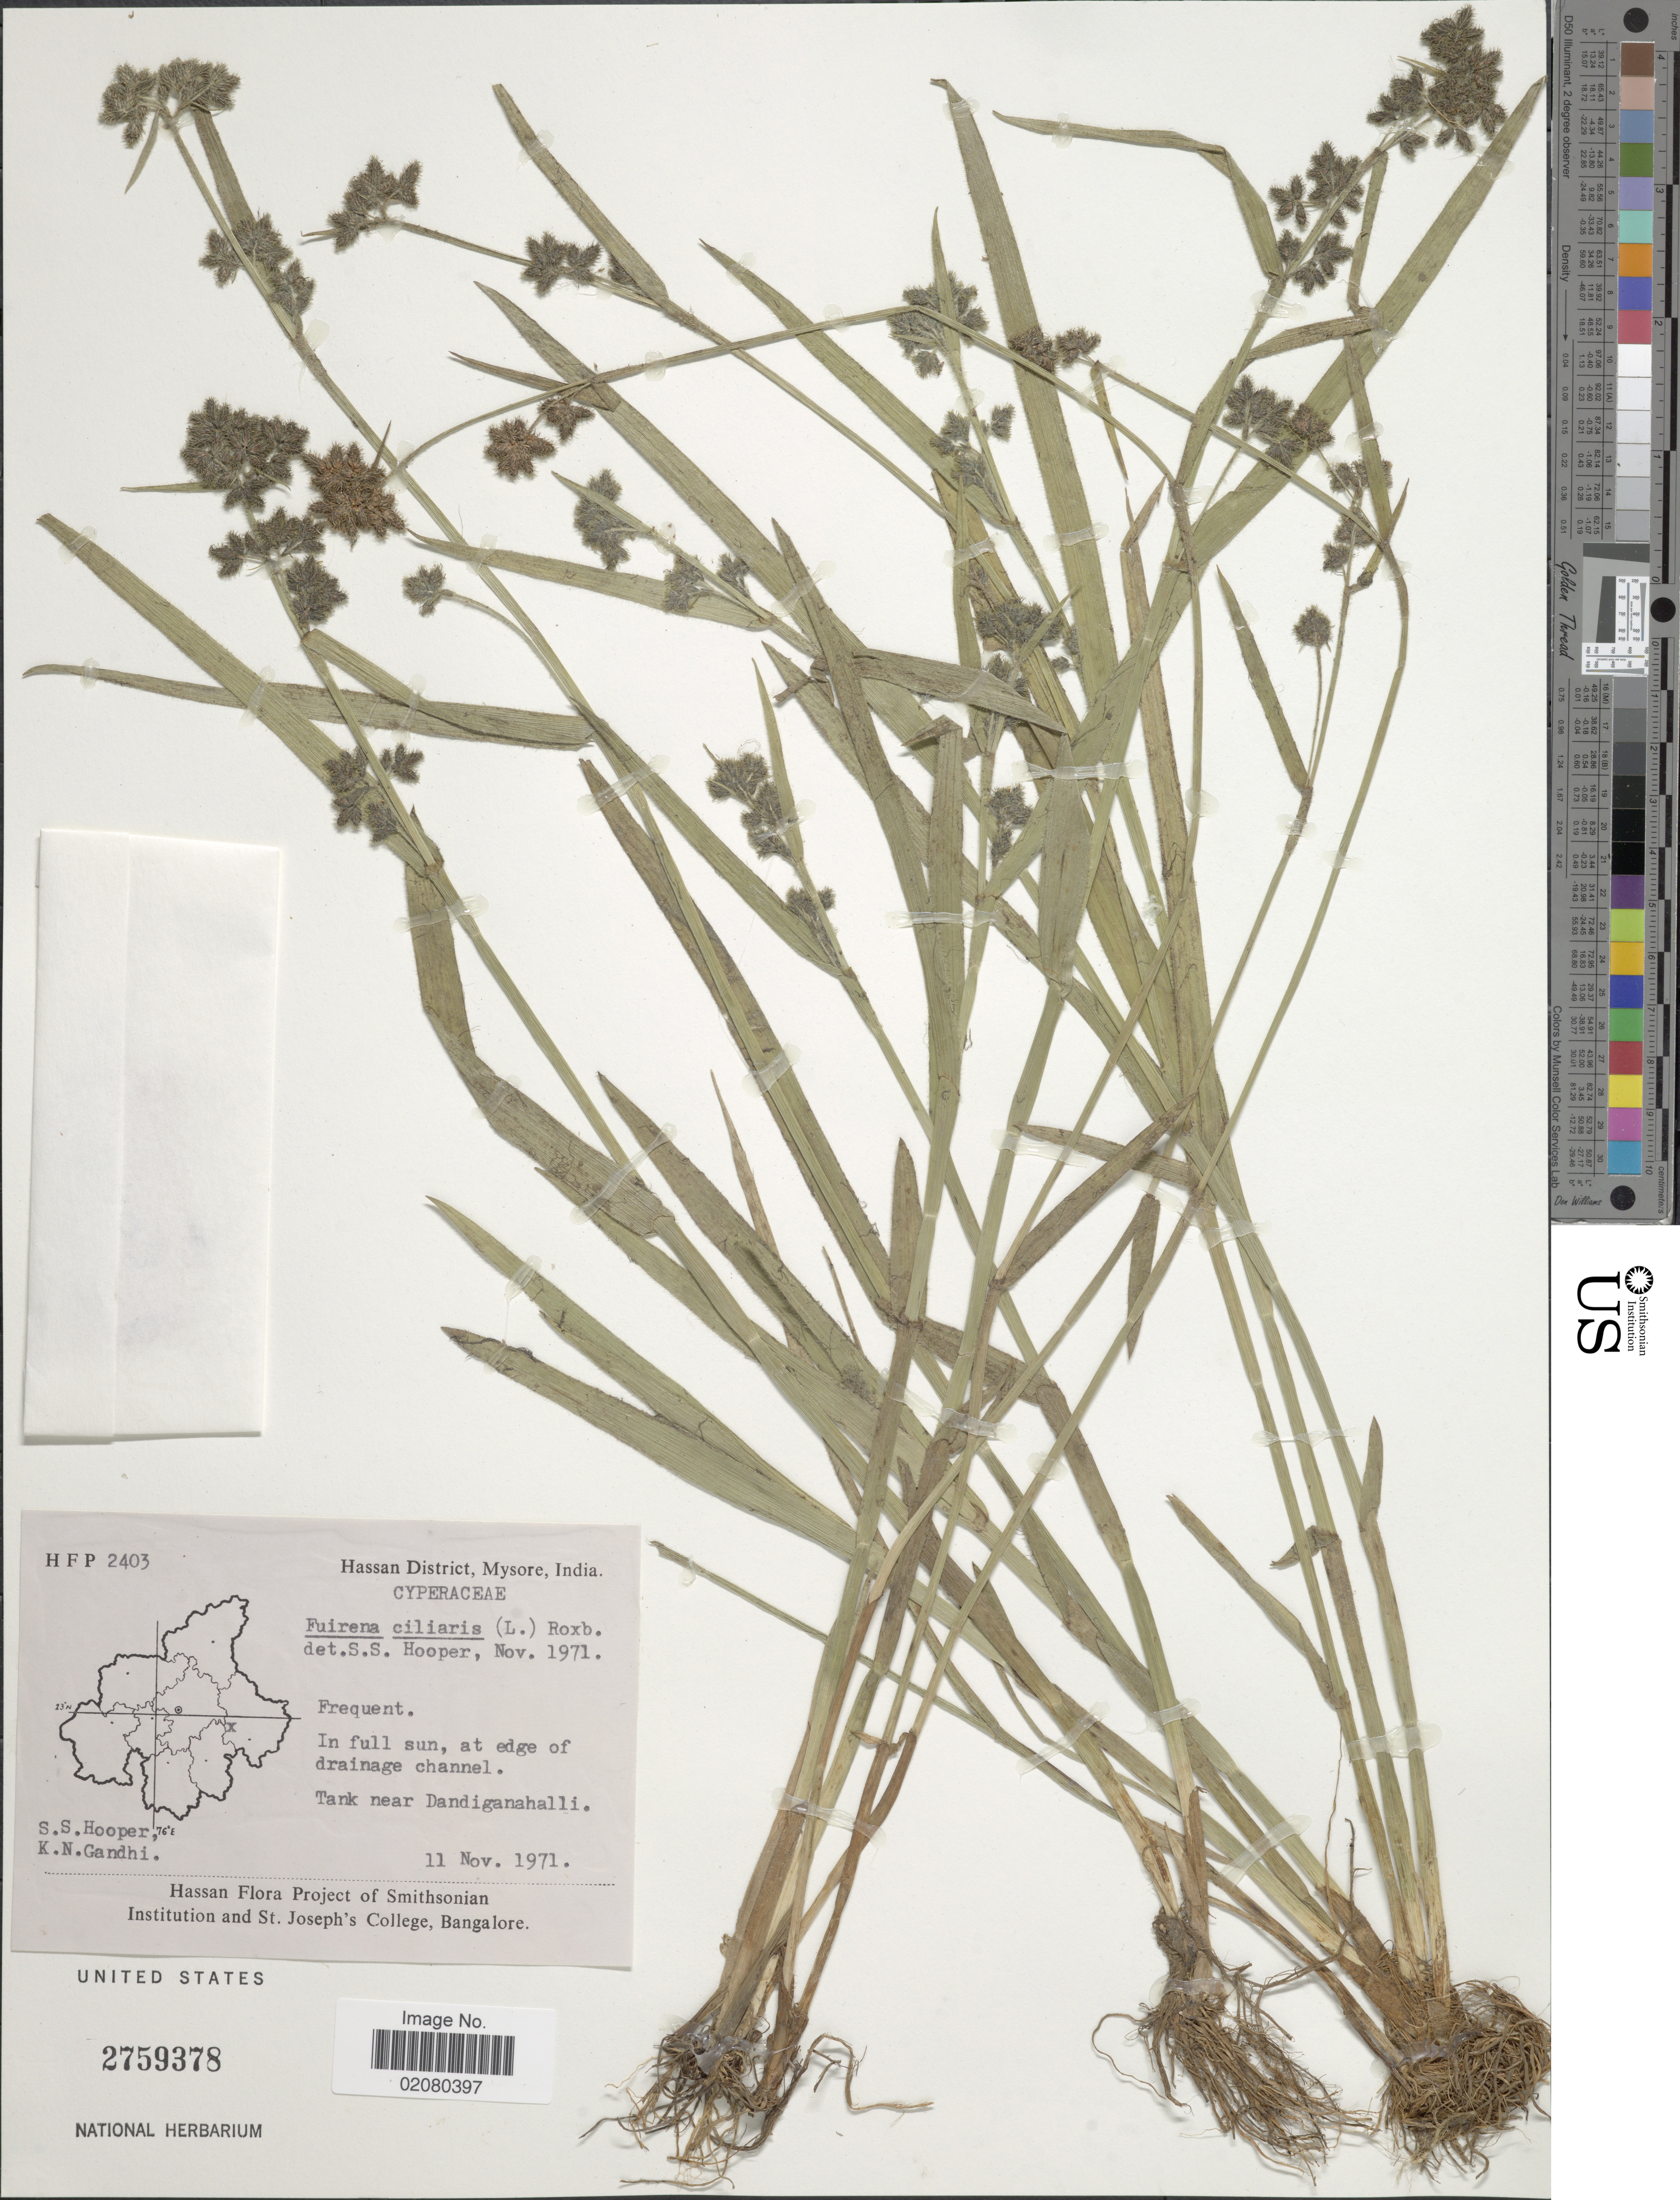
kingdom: Plantae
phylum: Tracheophyta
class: Liliopsida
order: Poales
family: Cyperaceae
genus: Fuirena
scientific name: Fuirena ciliaris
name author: (L.) Roxb.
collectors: S. S. Hooper & K. N. Gandhi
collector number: HFP 2403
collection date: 1971-11-11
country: India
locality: Hassan District, Mysore, India, at edge of drainage channel, tank near Dandiganahalli.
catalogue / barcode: US 2759378